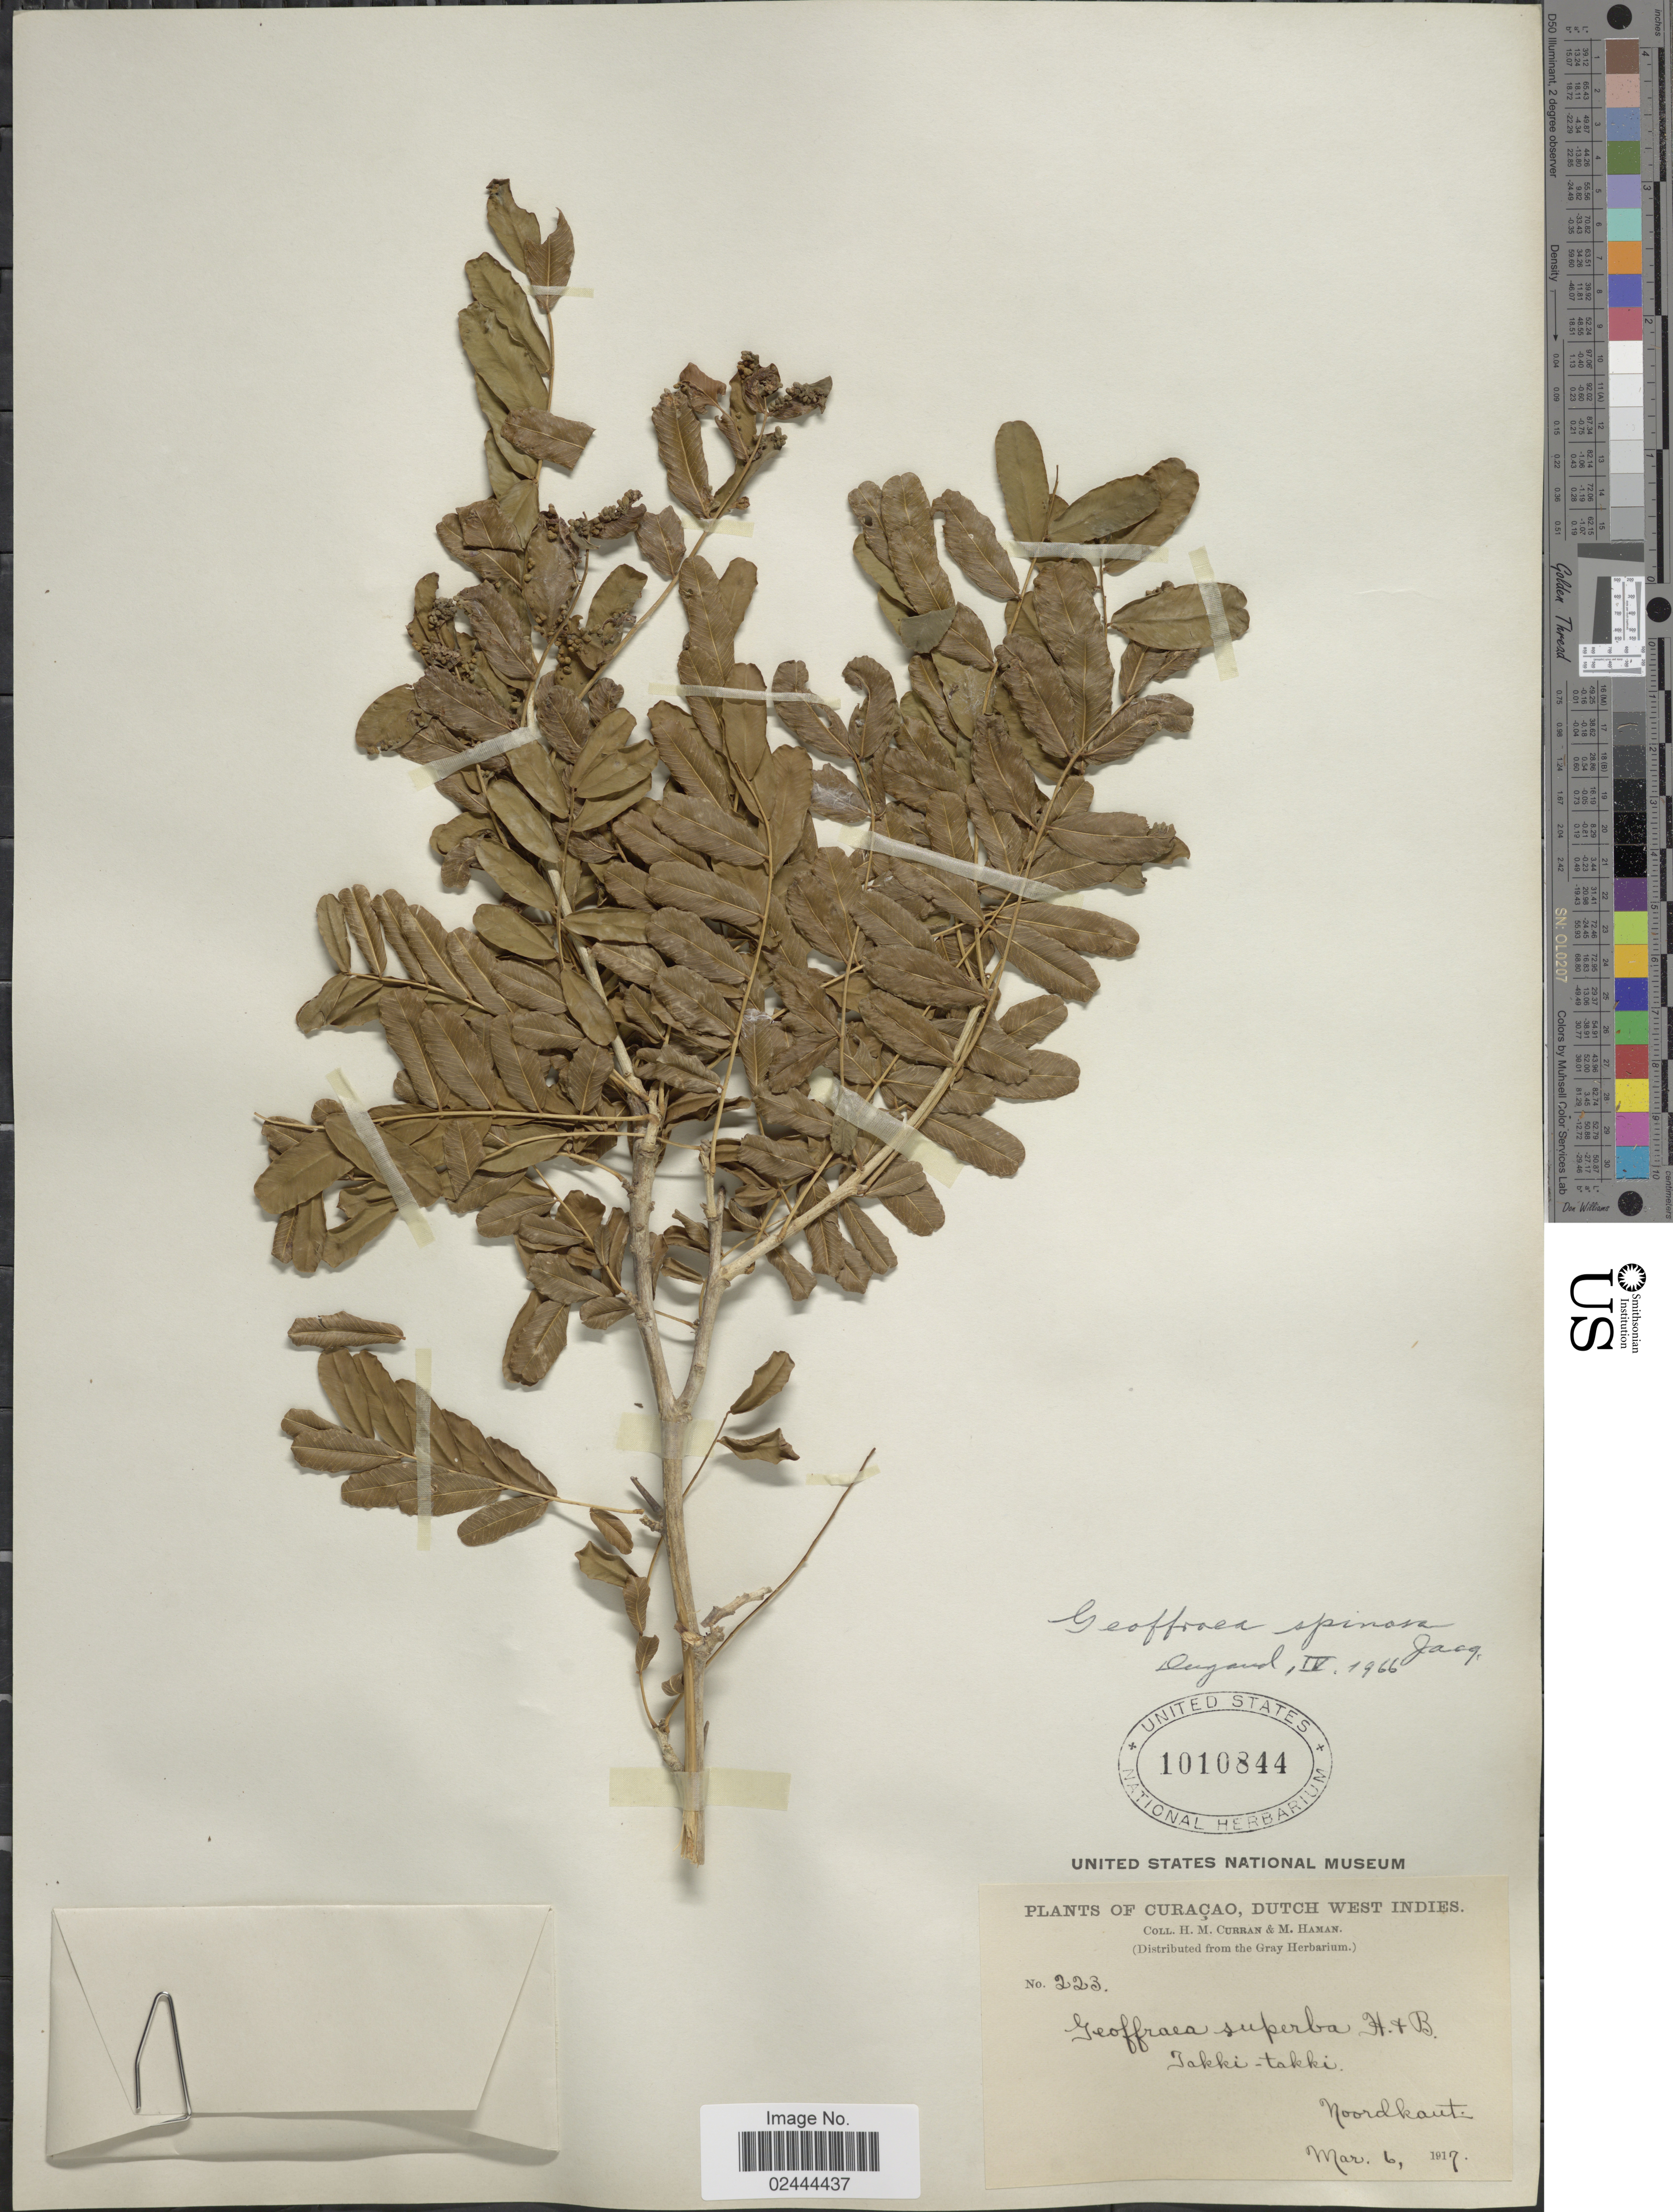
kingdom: Plantae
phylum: Tracheophyta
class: Magnoliopsida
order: Fabales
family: Fabaceae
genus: Geoffroea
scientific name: Geoffroea spinosa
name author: Jacq.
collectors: H. M. Curran & M. Haman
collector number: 223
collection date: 1917-03-06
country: Curaçao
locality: Dutch West Indies, Noodkaut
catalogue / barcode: US 1010844